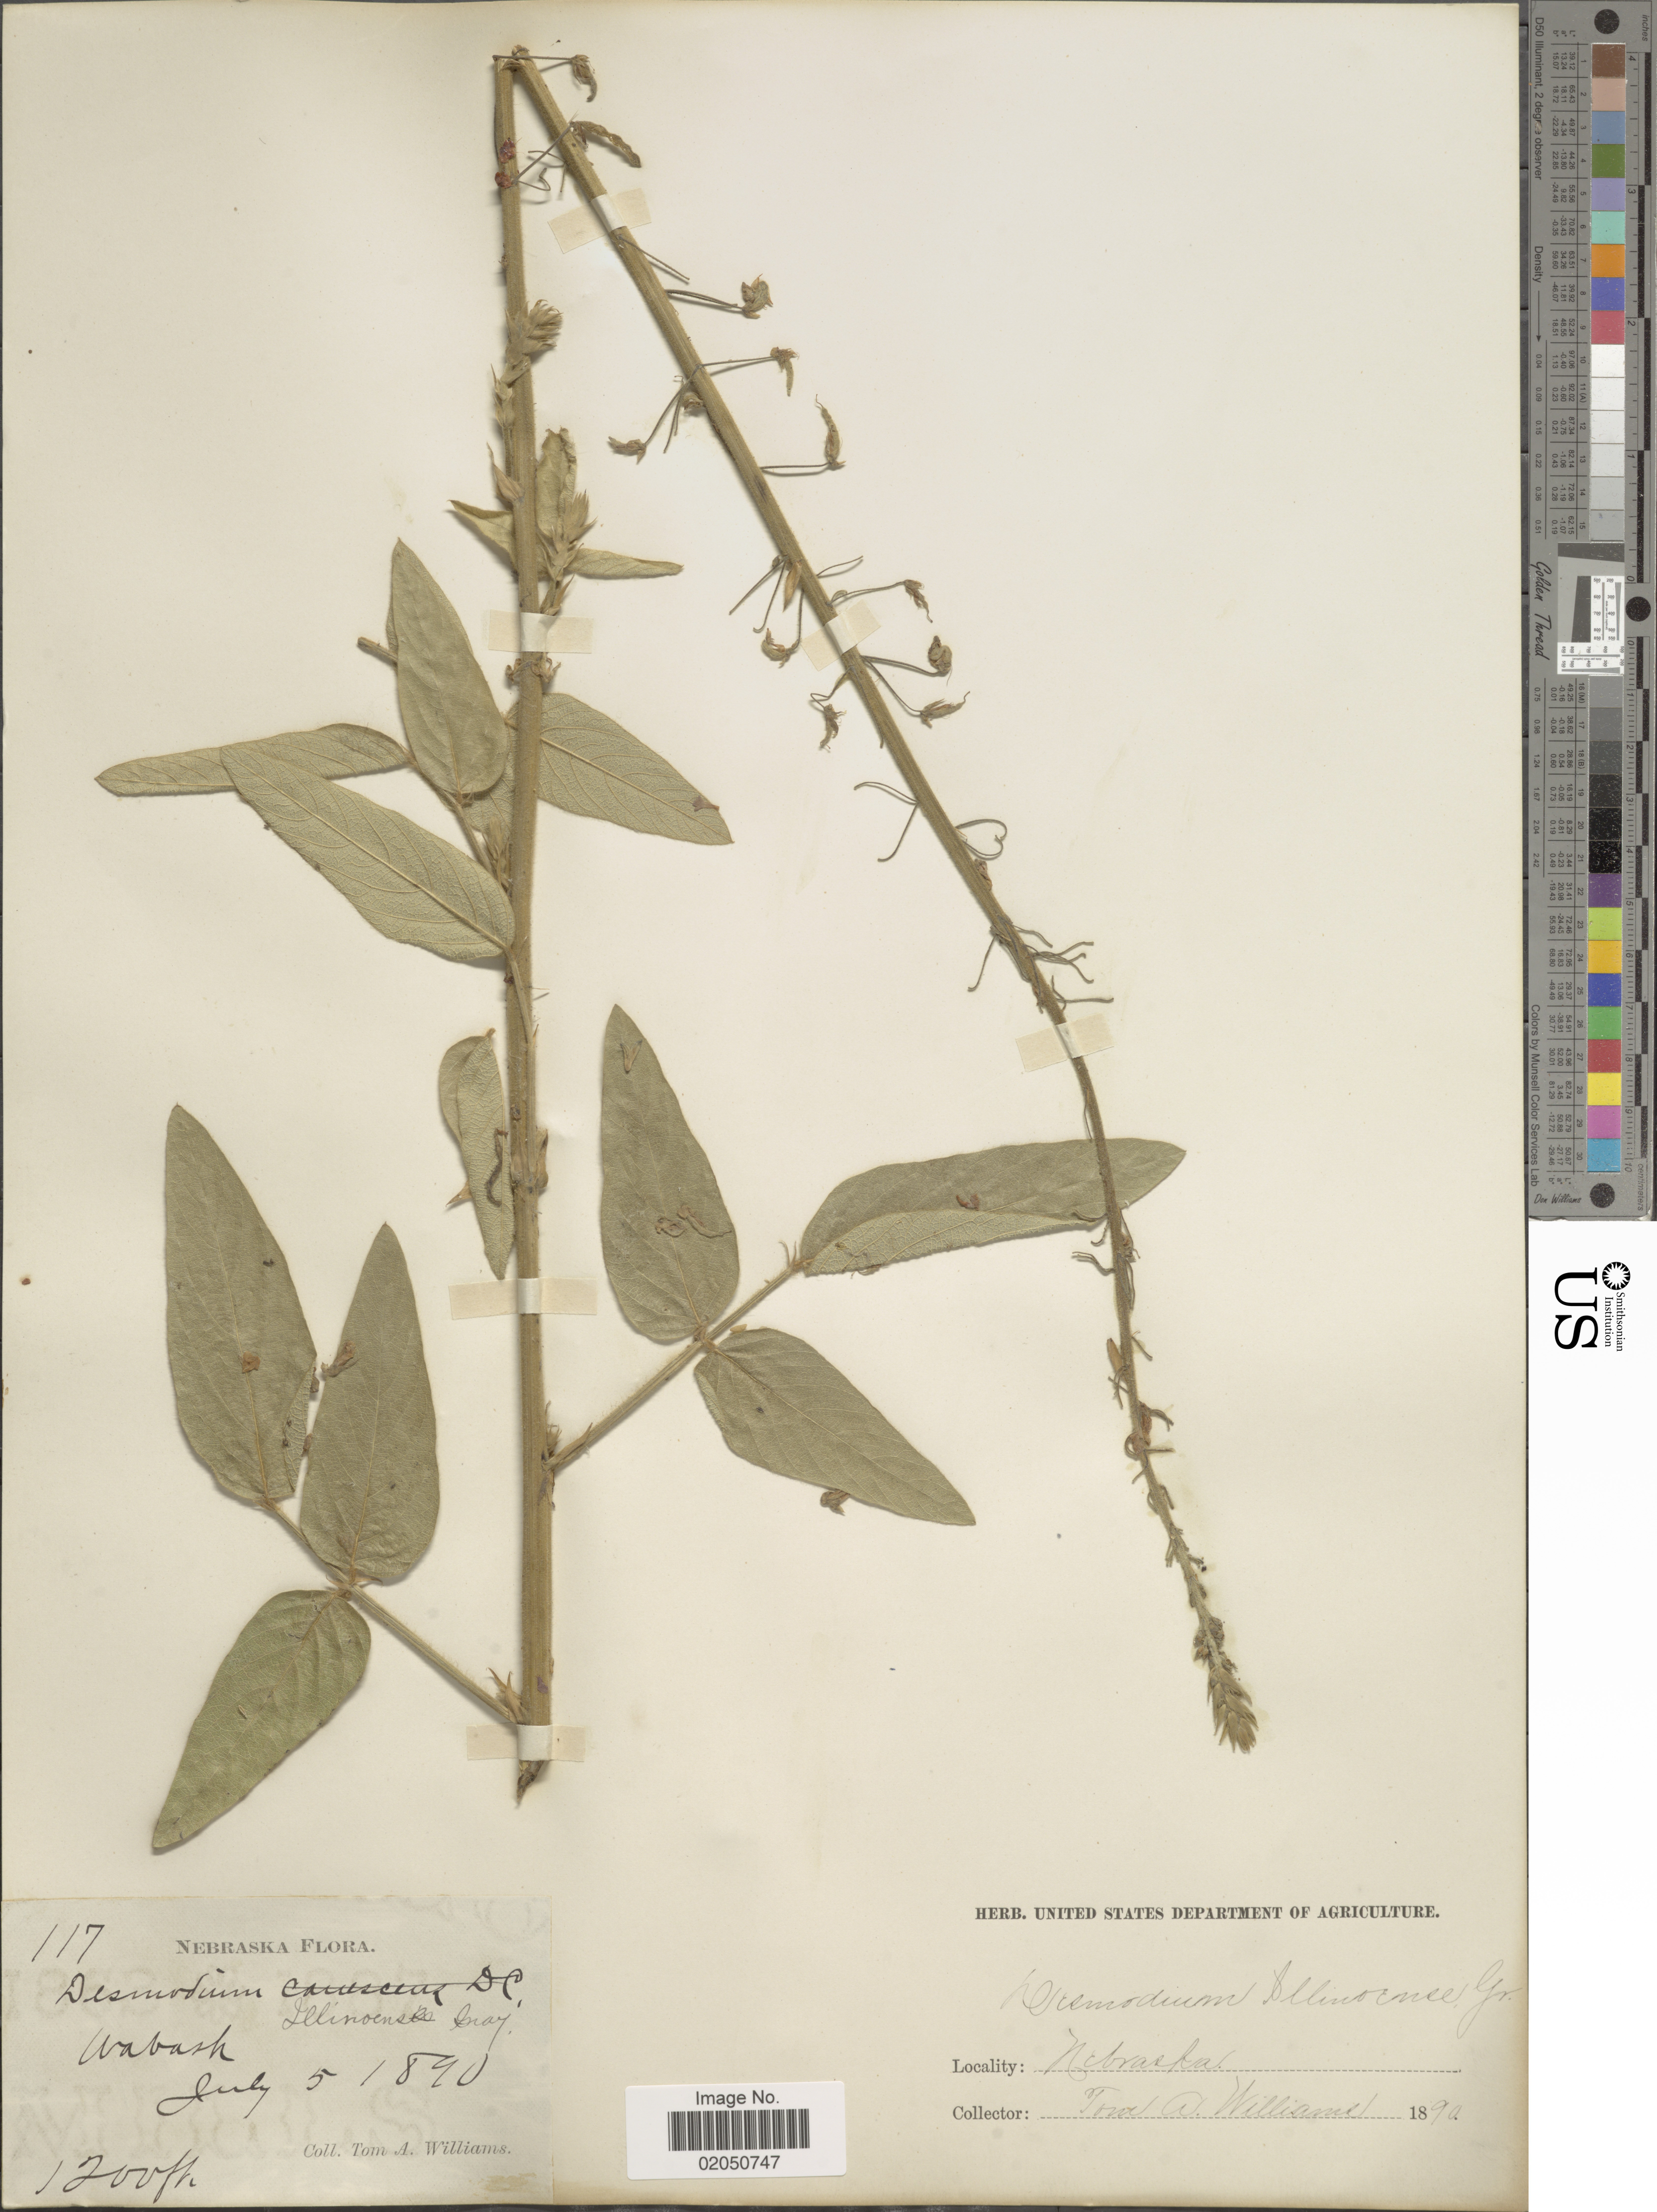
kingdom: Plantae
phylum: Tracheophyta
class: Magnoliopsida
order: Fabales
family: Fabaceae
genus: Desmodium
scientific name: Desmodium illinoense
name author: A. Gray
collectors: T. A. Williams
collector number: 117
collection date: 1890-07-05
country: United States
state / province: Nebraska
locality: Wabash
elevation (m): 366